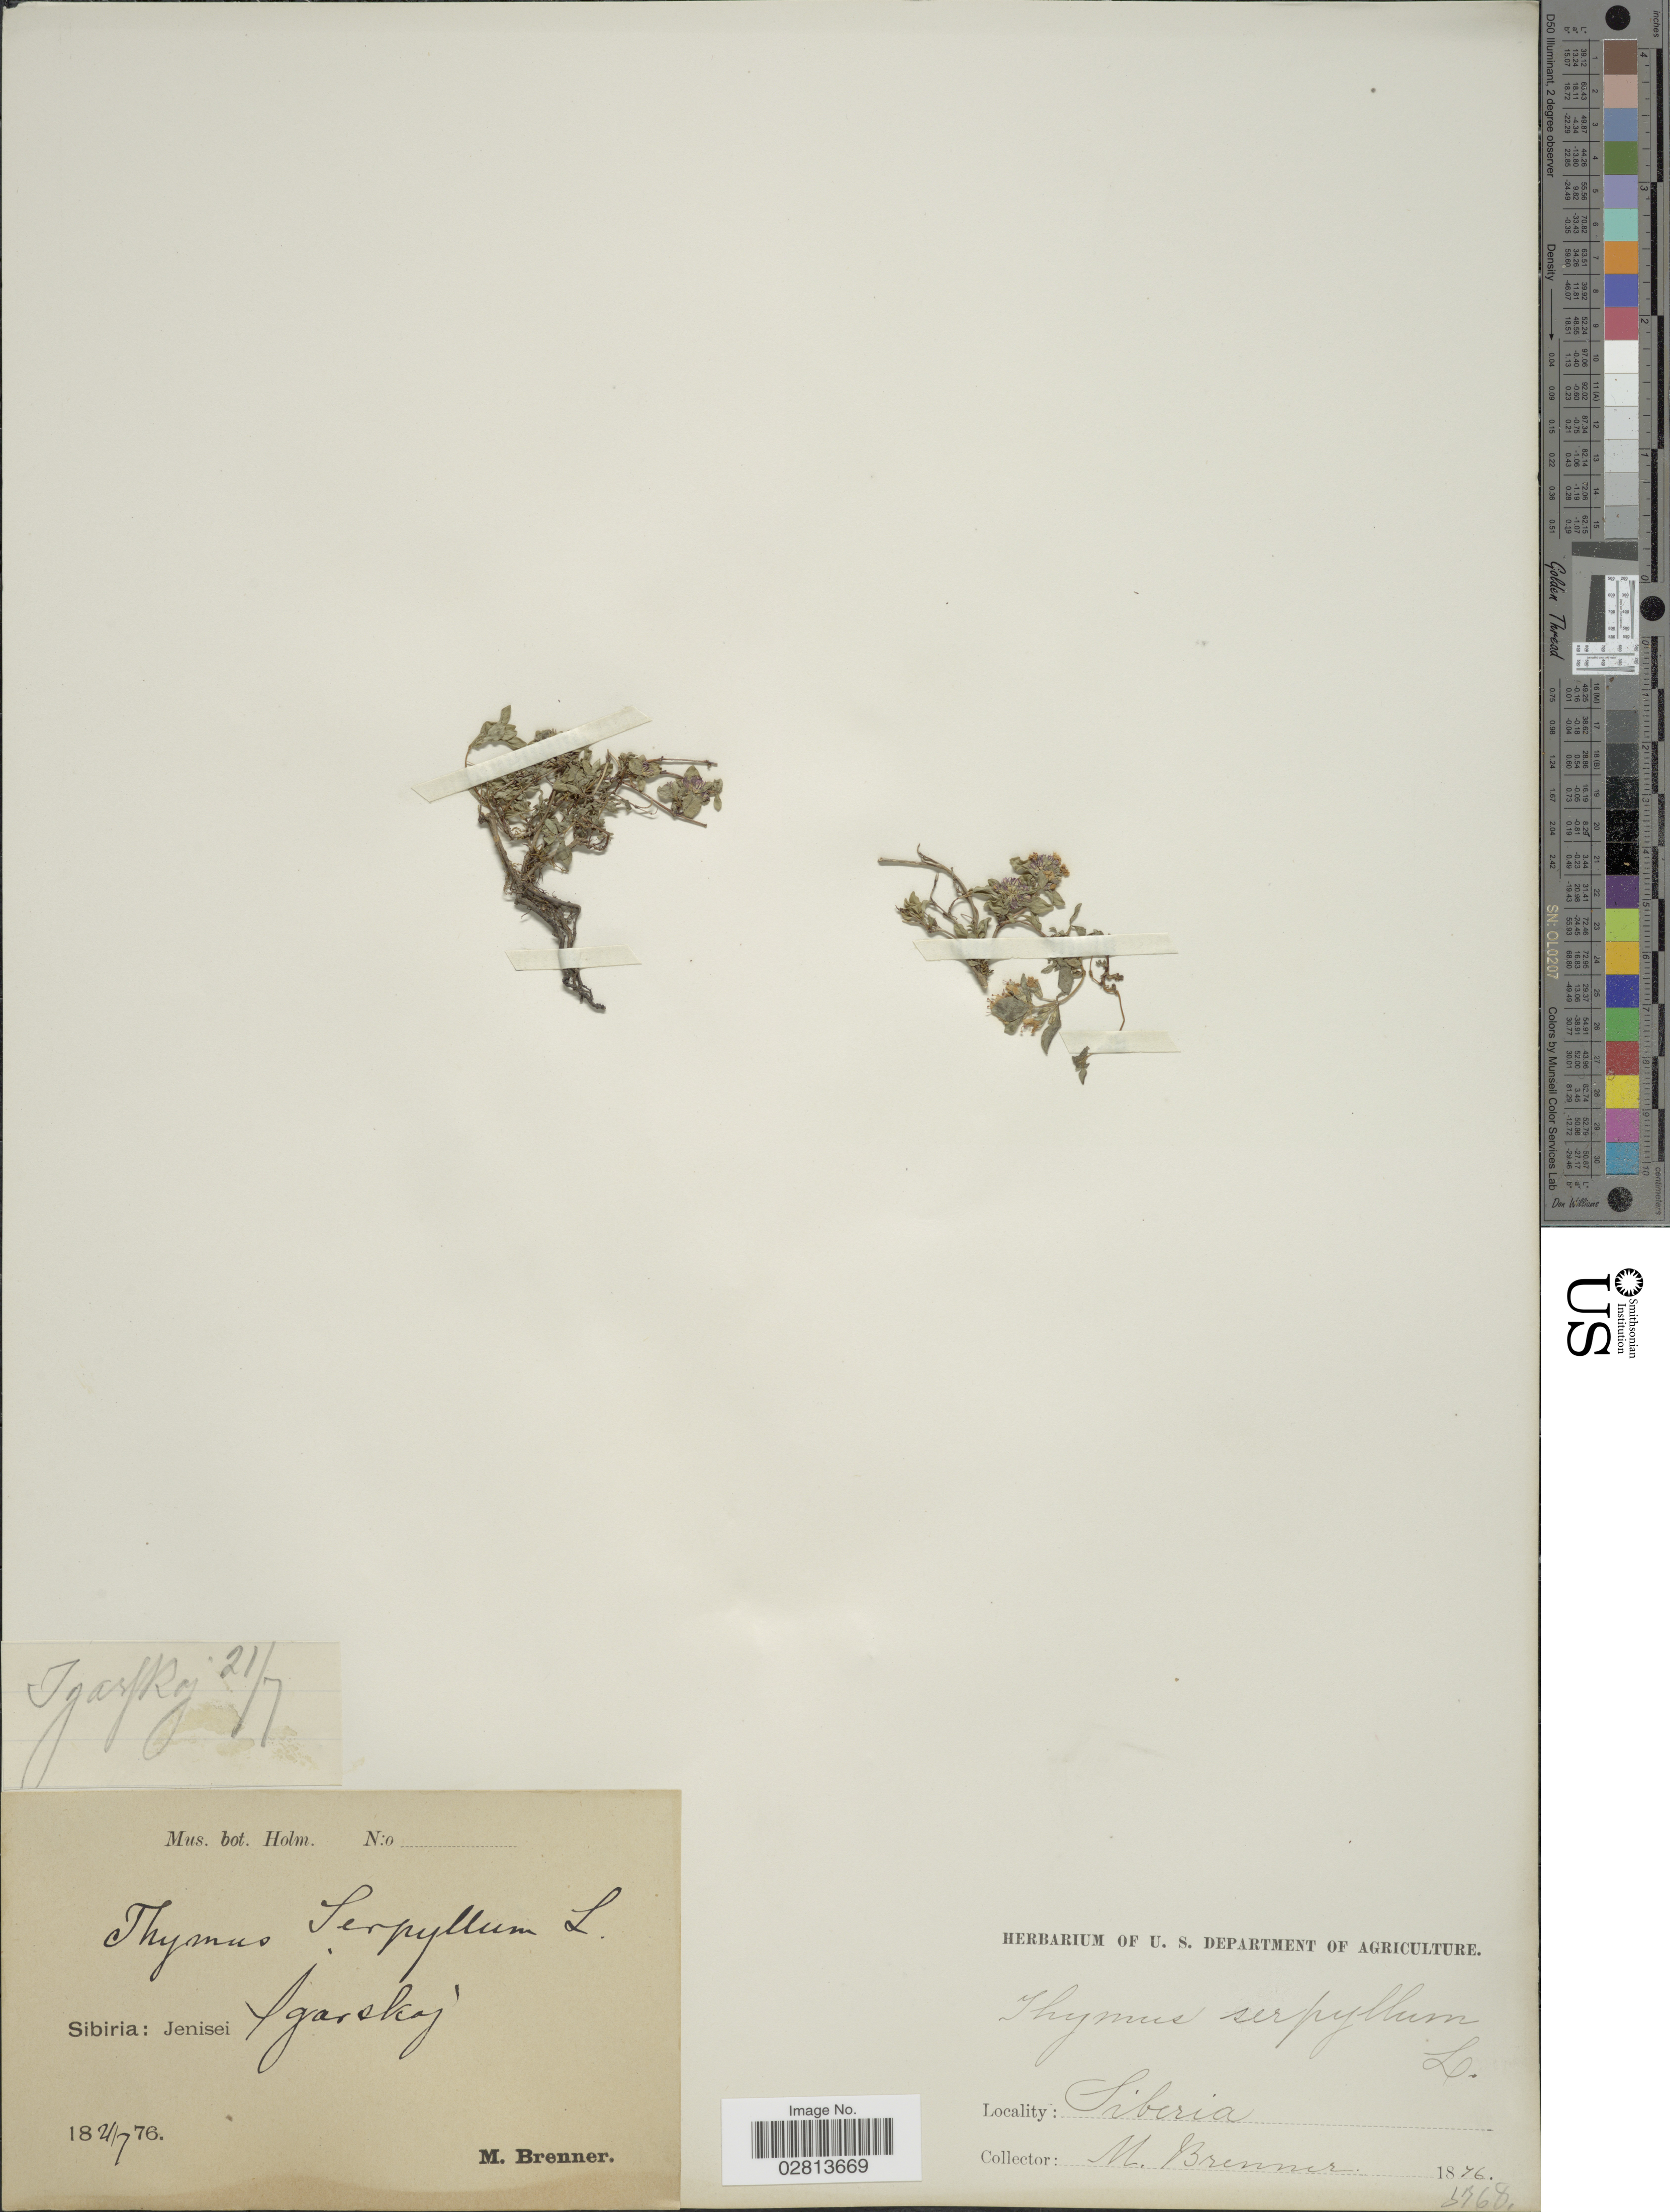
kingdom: Plantae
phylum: Tracheophyta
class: Magnoliopsida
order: Lamiales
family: Lamiaceae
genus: Thymus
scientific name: Thymus serpyllum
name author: L.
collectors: M. Brenner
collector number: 3768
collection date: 1876-07-21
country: Russian Federation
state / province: Krasnoyarsk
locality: Sibiria: Jenisei Igarskoj.